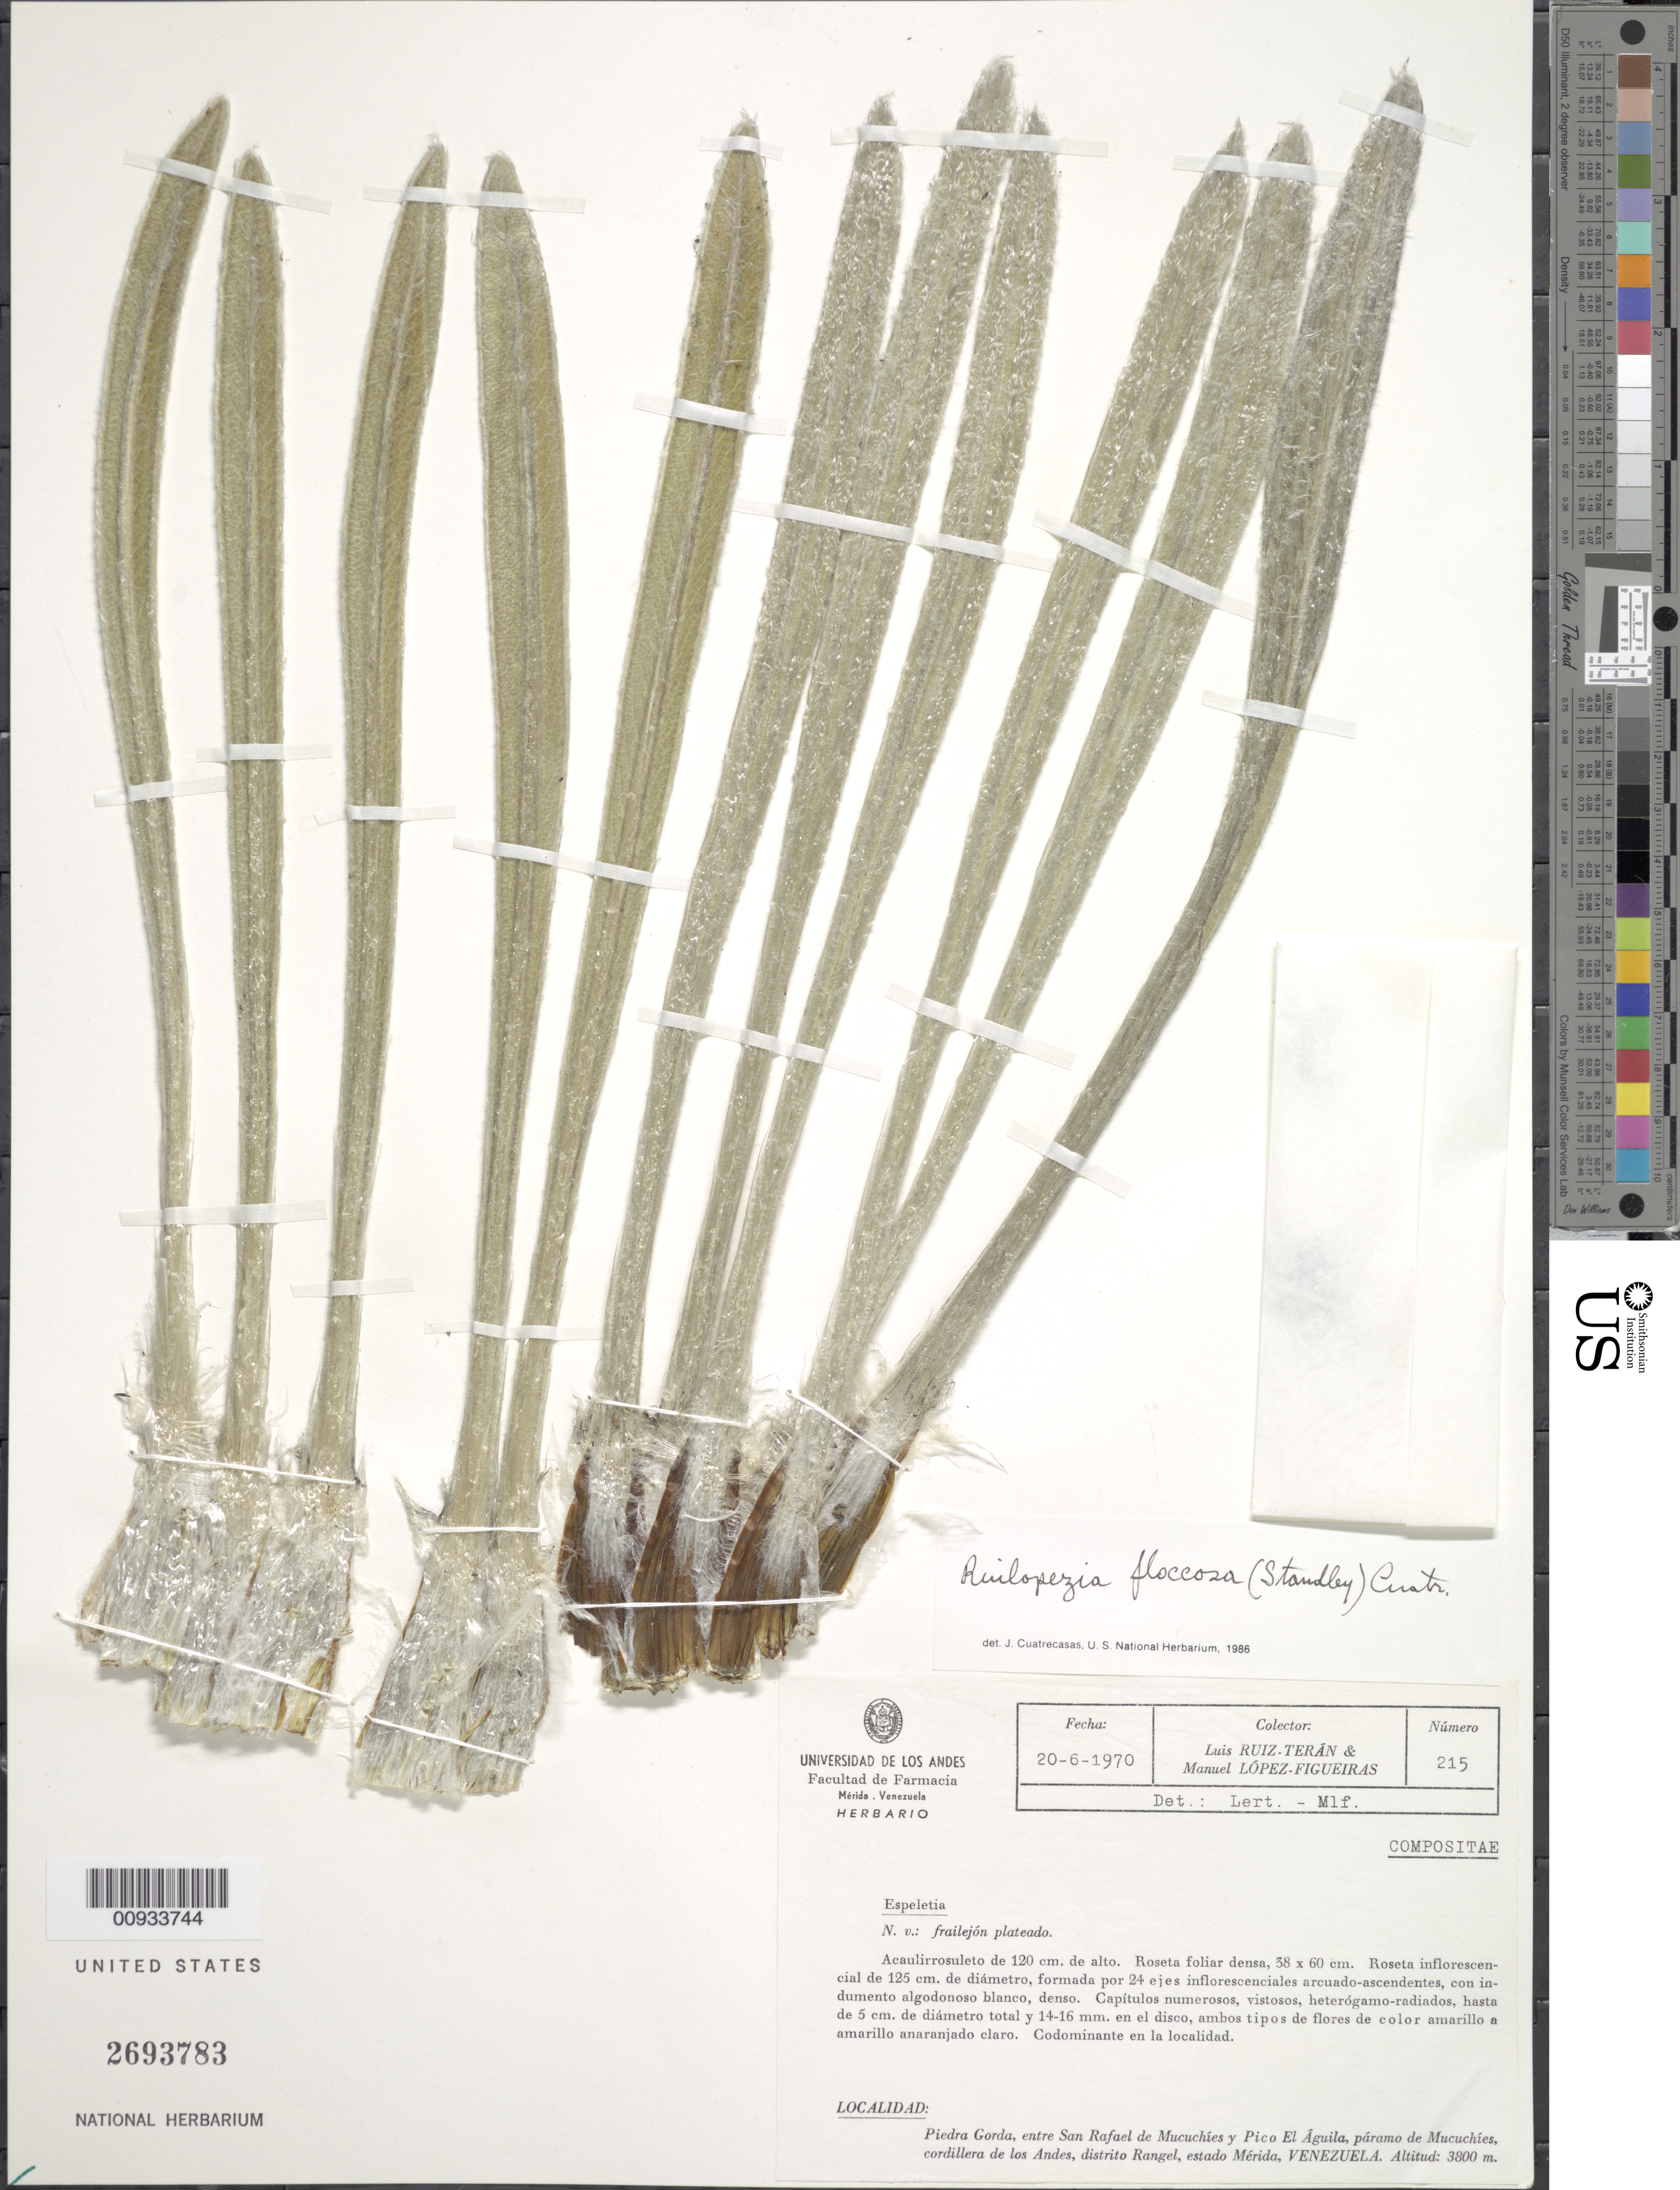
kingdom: Plantae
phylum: Tracheophyta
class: Magnoliopsida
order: Asterales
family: Asteraceae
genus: Ruilopezia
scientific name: Ruilopezia floccosa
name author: (Standl.) Cuatrec.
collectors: L. E. Ruíz-Terán & M. López Figueiras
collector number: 215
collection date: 1970-06-20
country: Venezuela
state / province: Mérida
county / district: Rangel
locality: Páramo de Mucuchíes. Piedra Gorda, entre San Rafael de Mucuchíes y Pico El Águila, Páramo de Mucuchíes, cordillera de los Andes.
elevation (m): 3800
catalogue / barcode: US 2693783